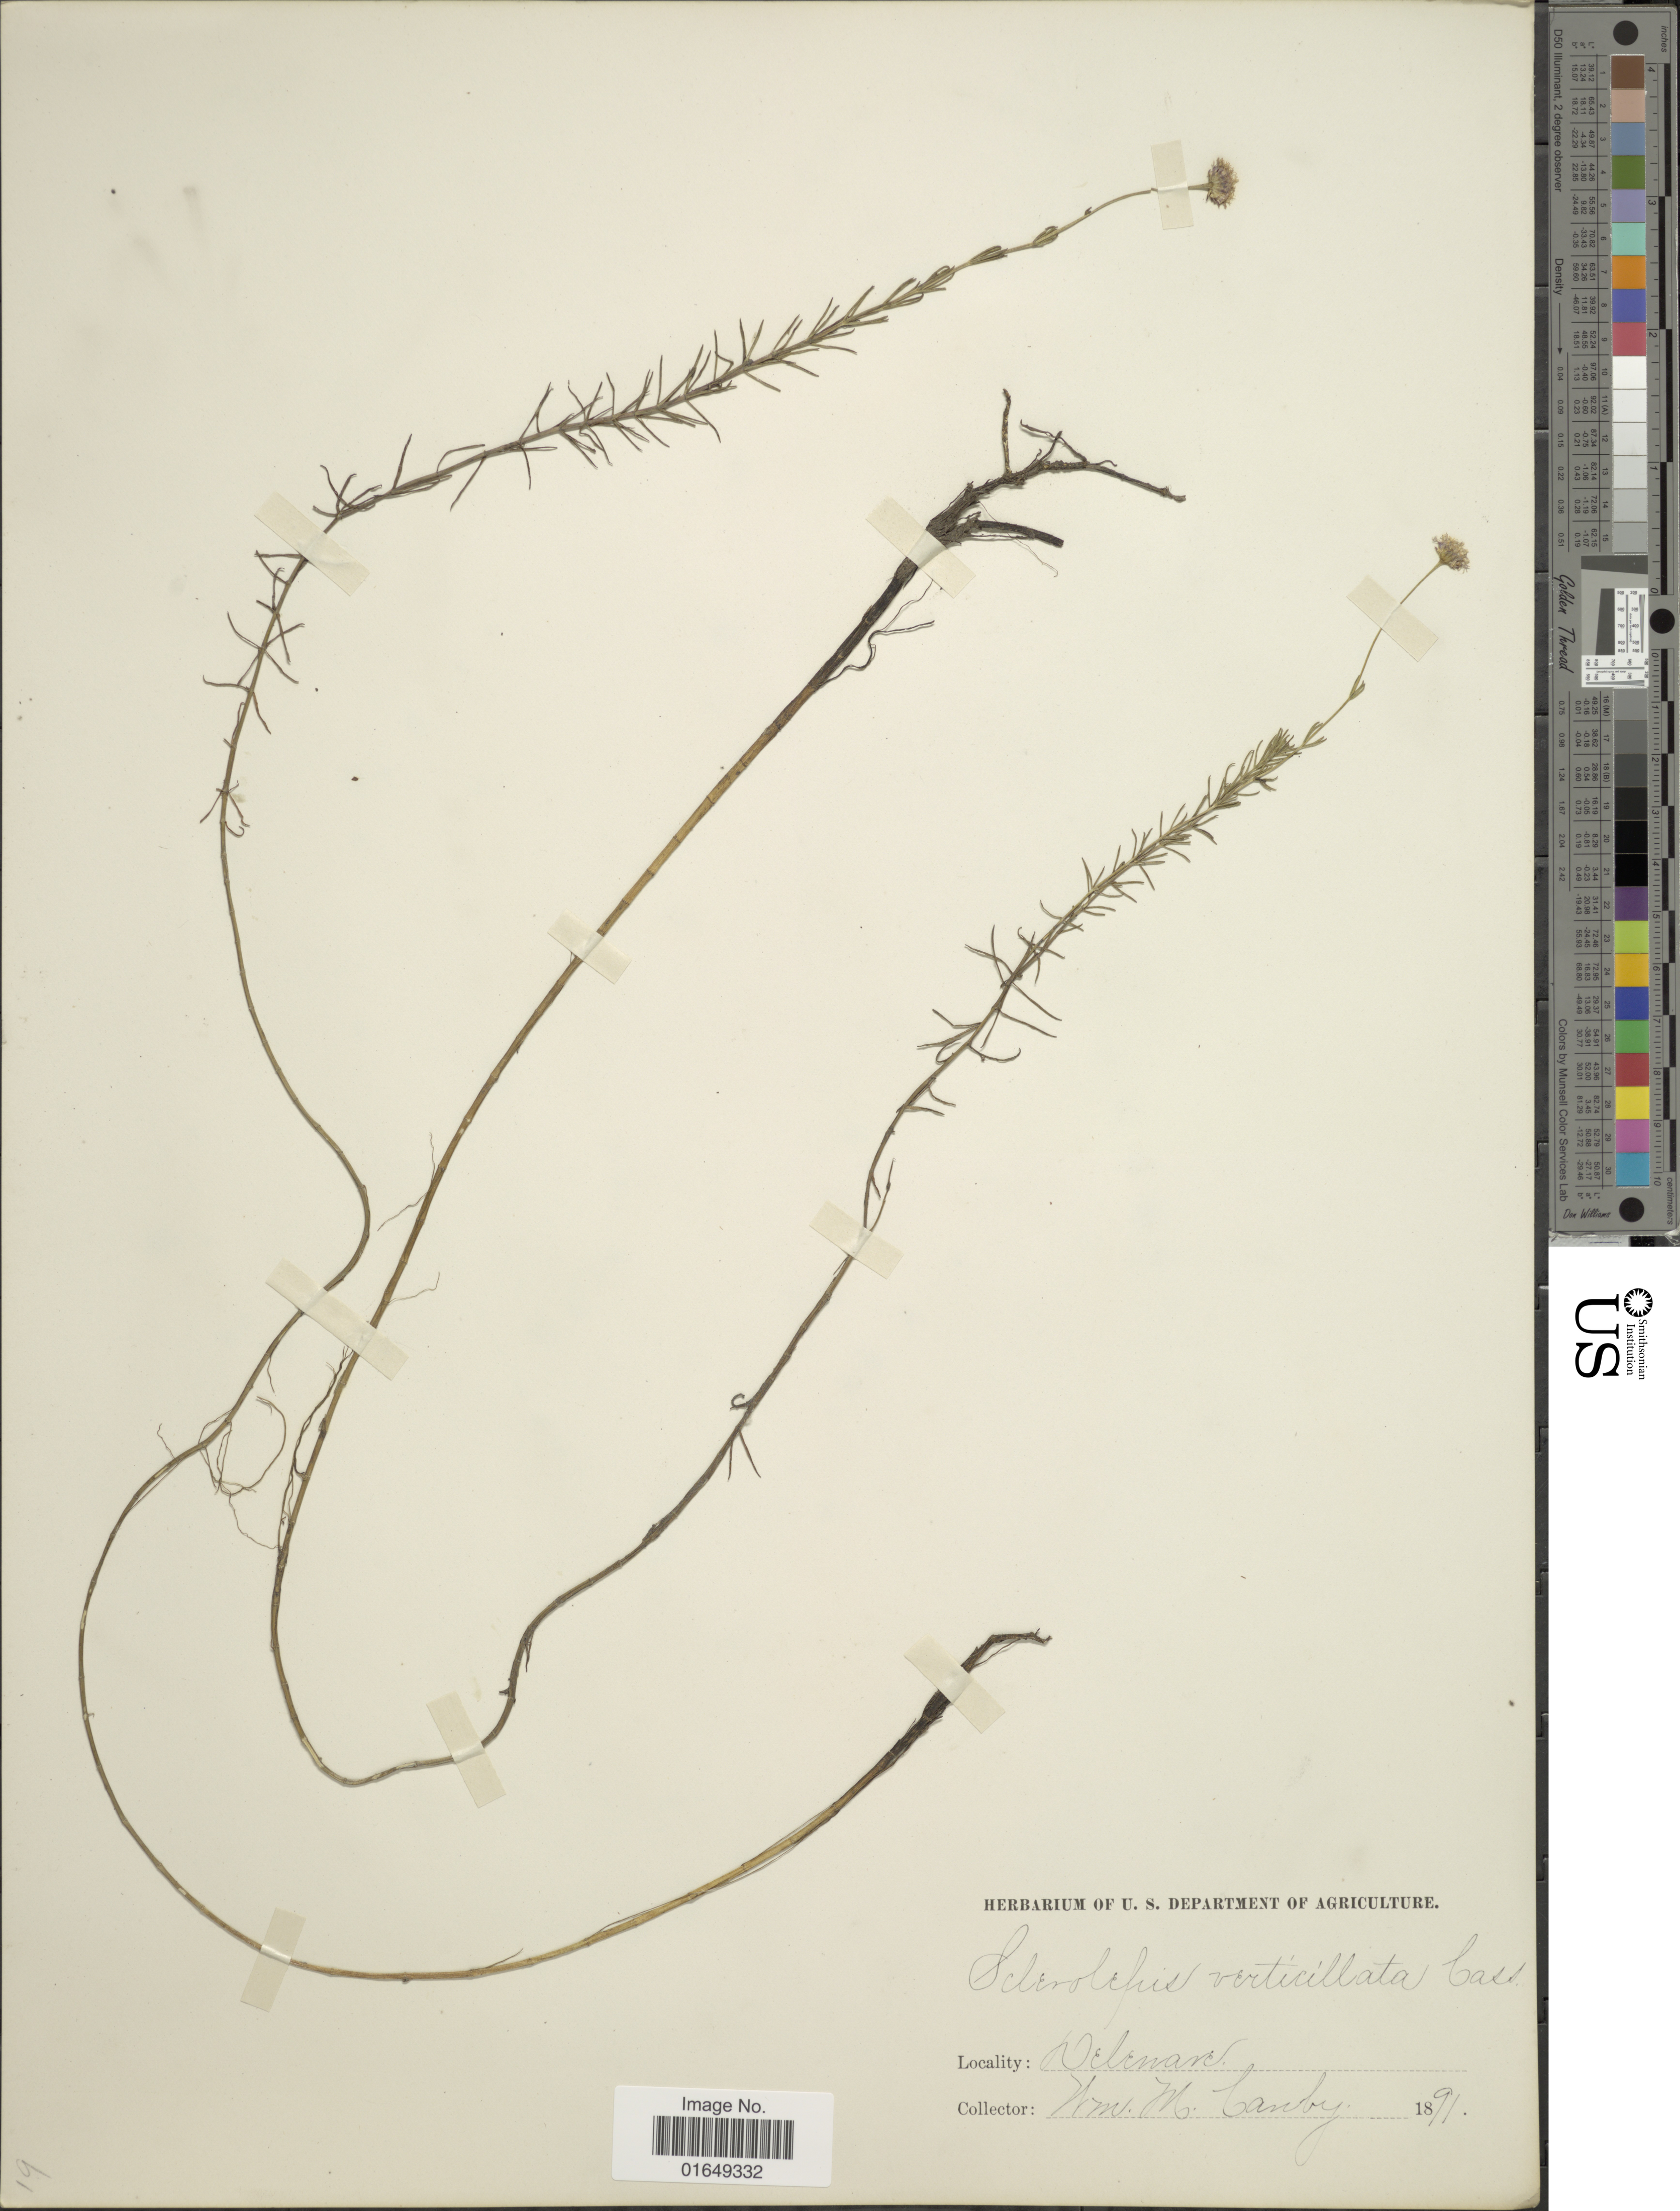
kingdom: Plantae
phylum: Tracheophyta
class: Magnoliopsida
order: Asterales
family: Asteraceae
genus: Sclerolepis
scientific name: Sclerolepis uniflora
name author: (Walter) Britton et al.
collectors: W. M. Canby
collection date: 1891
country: United States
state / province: Delaware